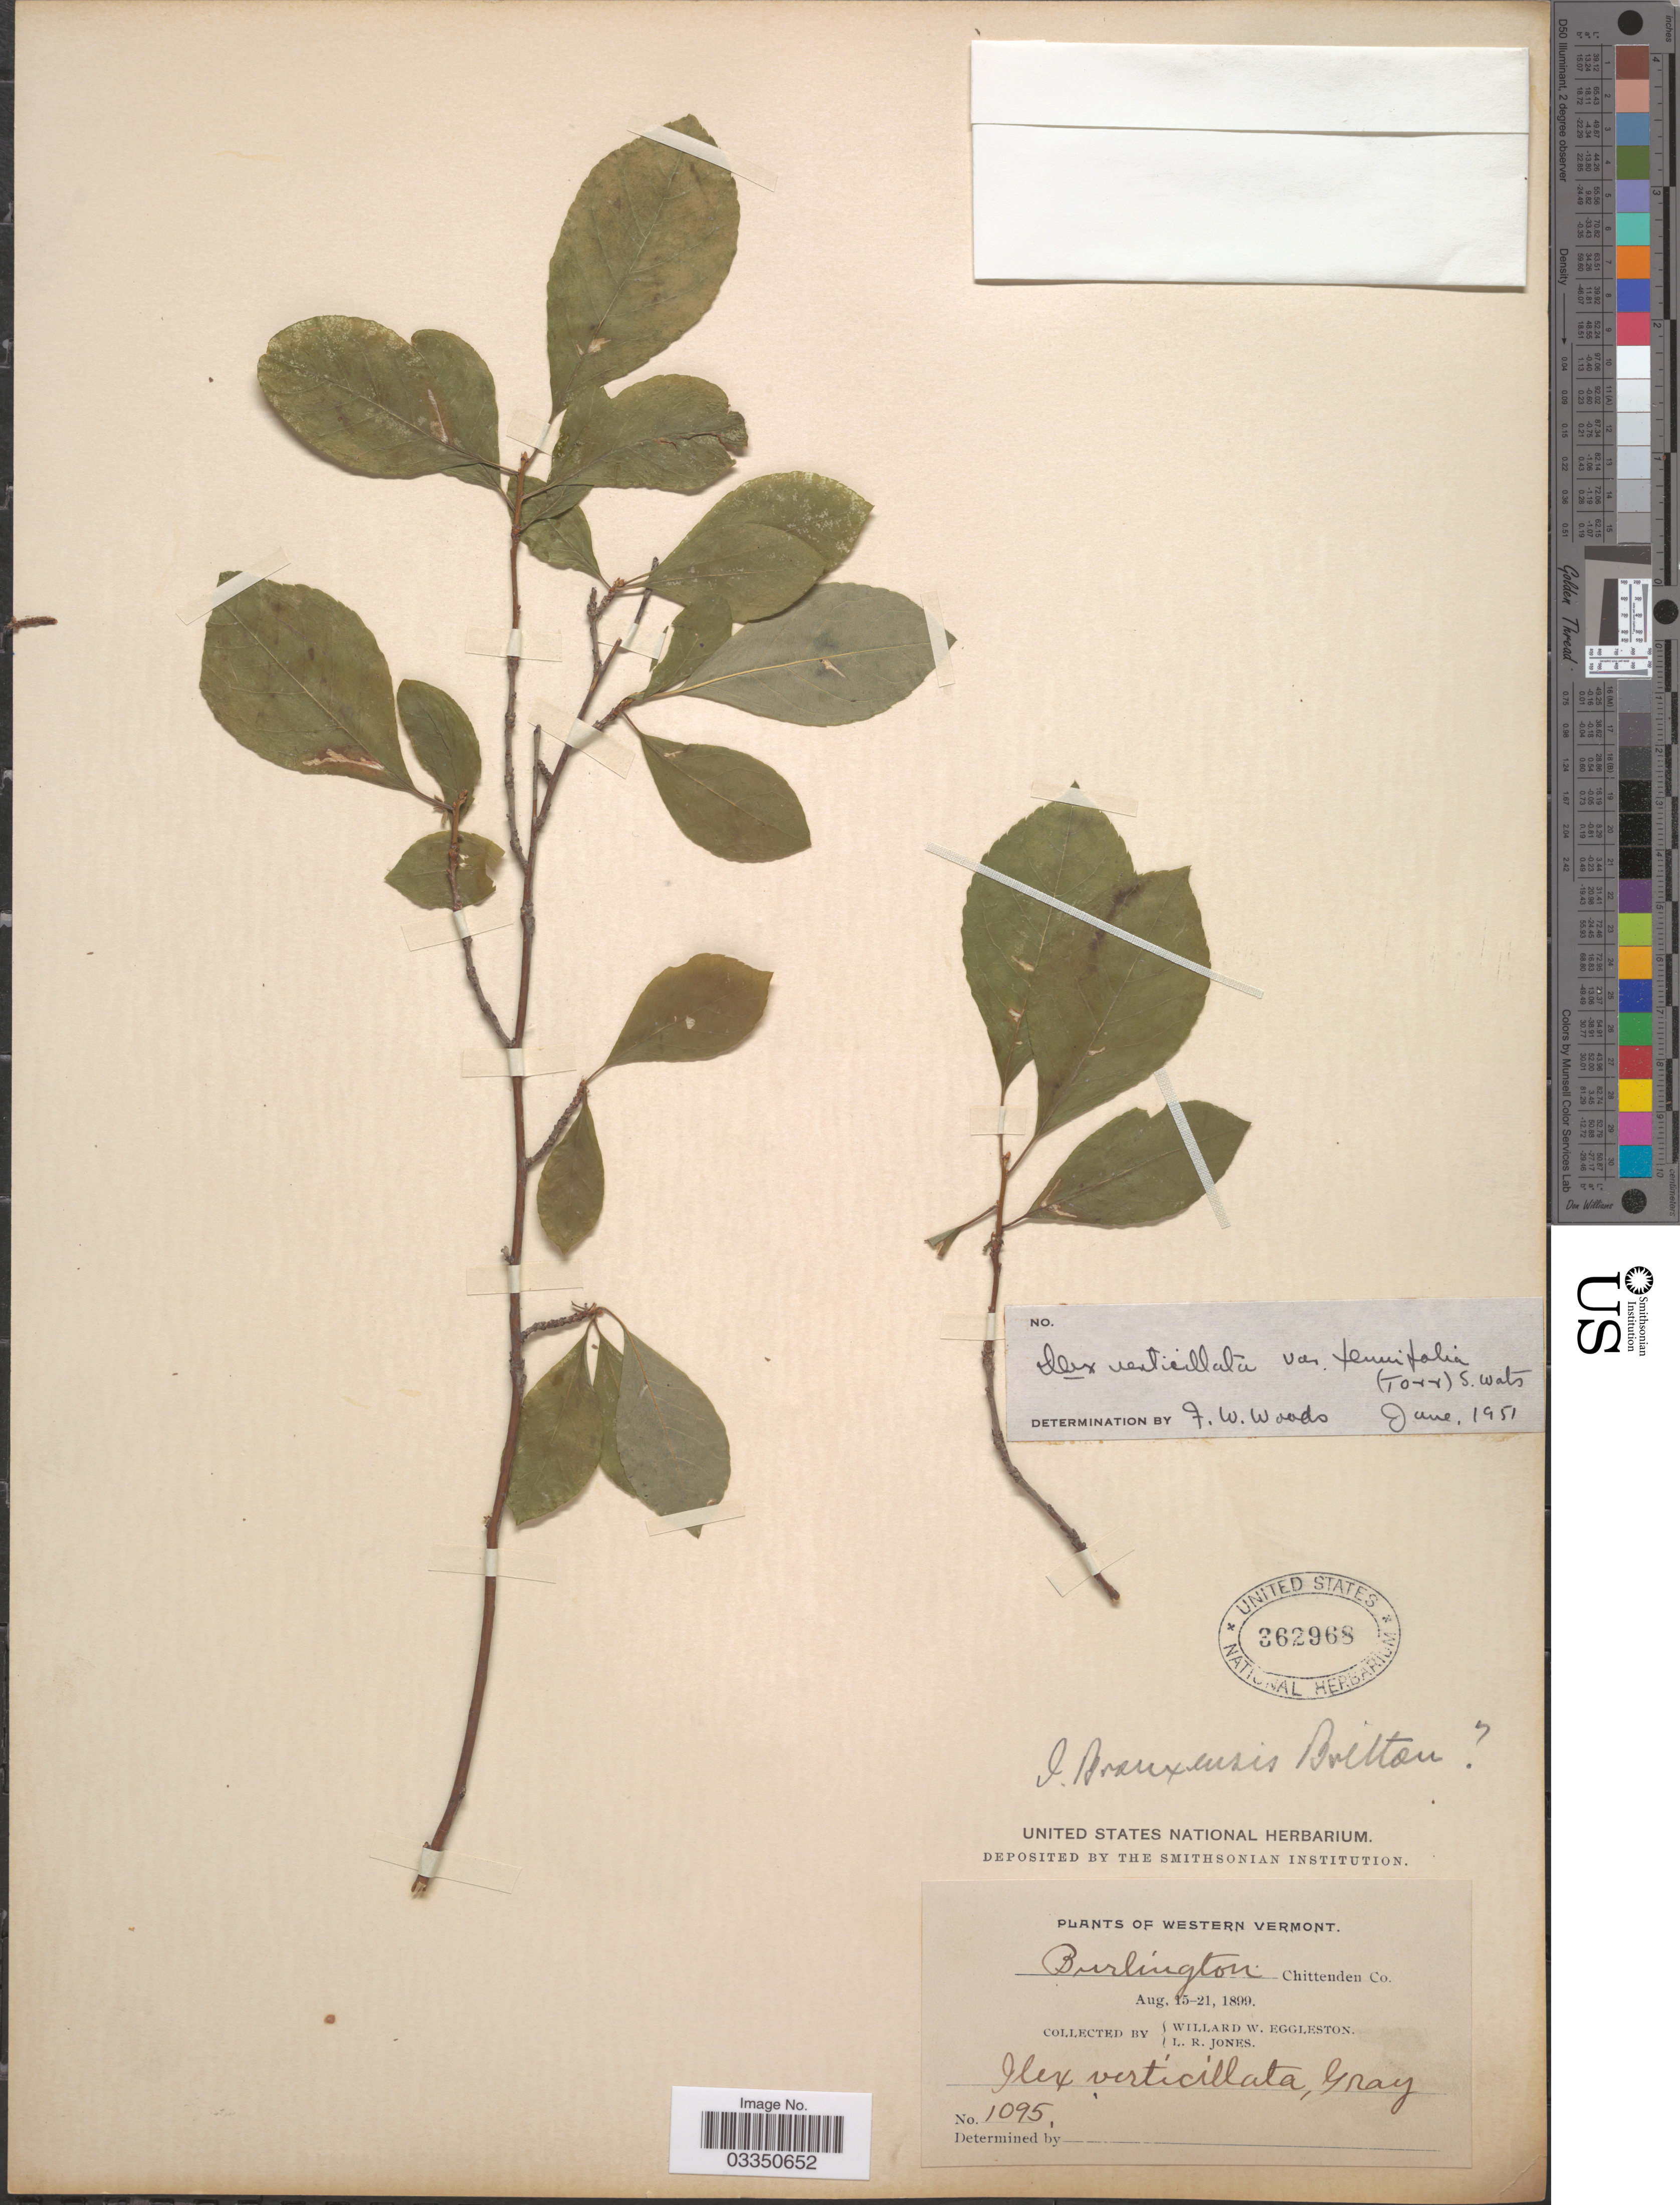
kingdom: Plantae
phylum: Tracheophyta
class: Magnoliopsida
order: Aquifoliales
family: Aquifoliaceae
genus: Ilex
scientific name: Ilex verticillata var. tenuifolia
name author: (Torr.) S. Watson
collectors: W. W. Eggleston & L. R. Jones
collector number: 1095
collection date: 1899-08-15/1899-08-21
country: United States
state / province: Vermont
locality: Western Vermont. Burlington, Chittenden Co.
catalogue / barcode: US 362968